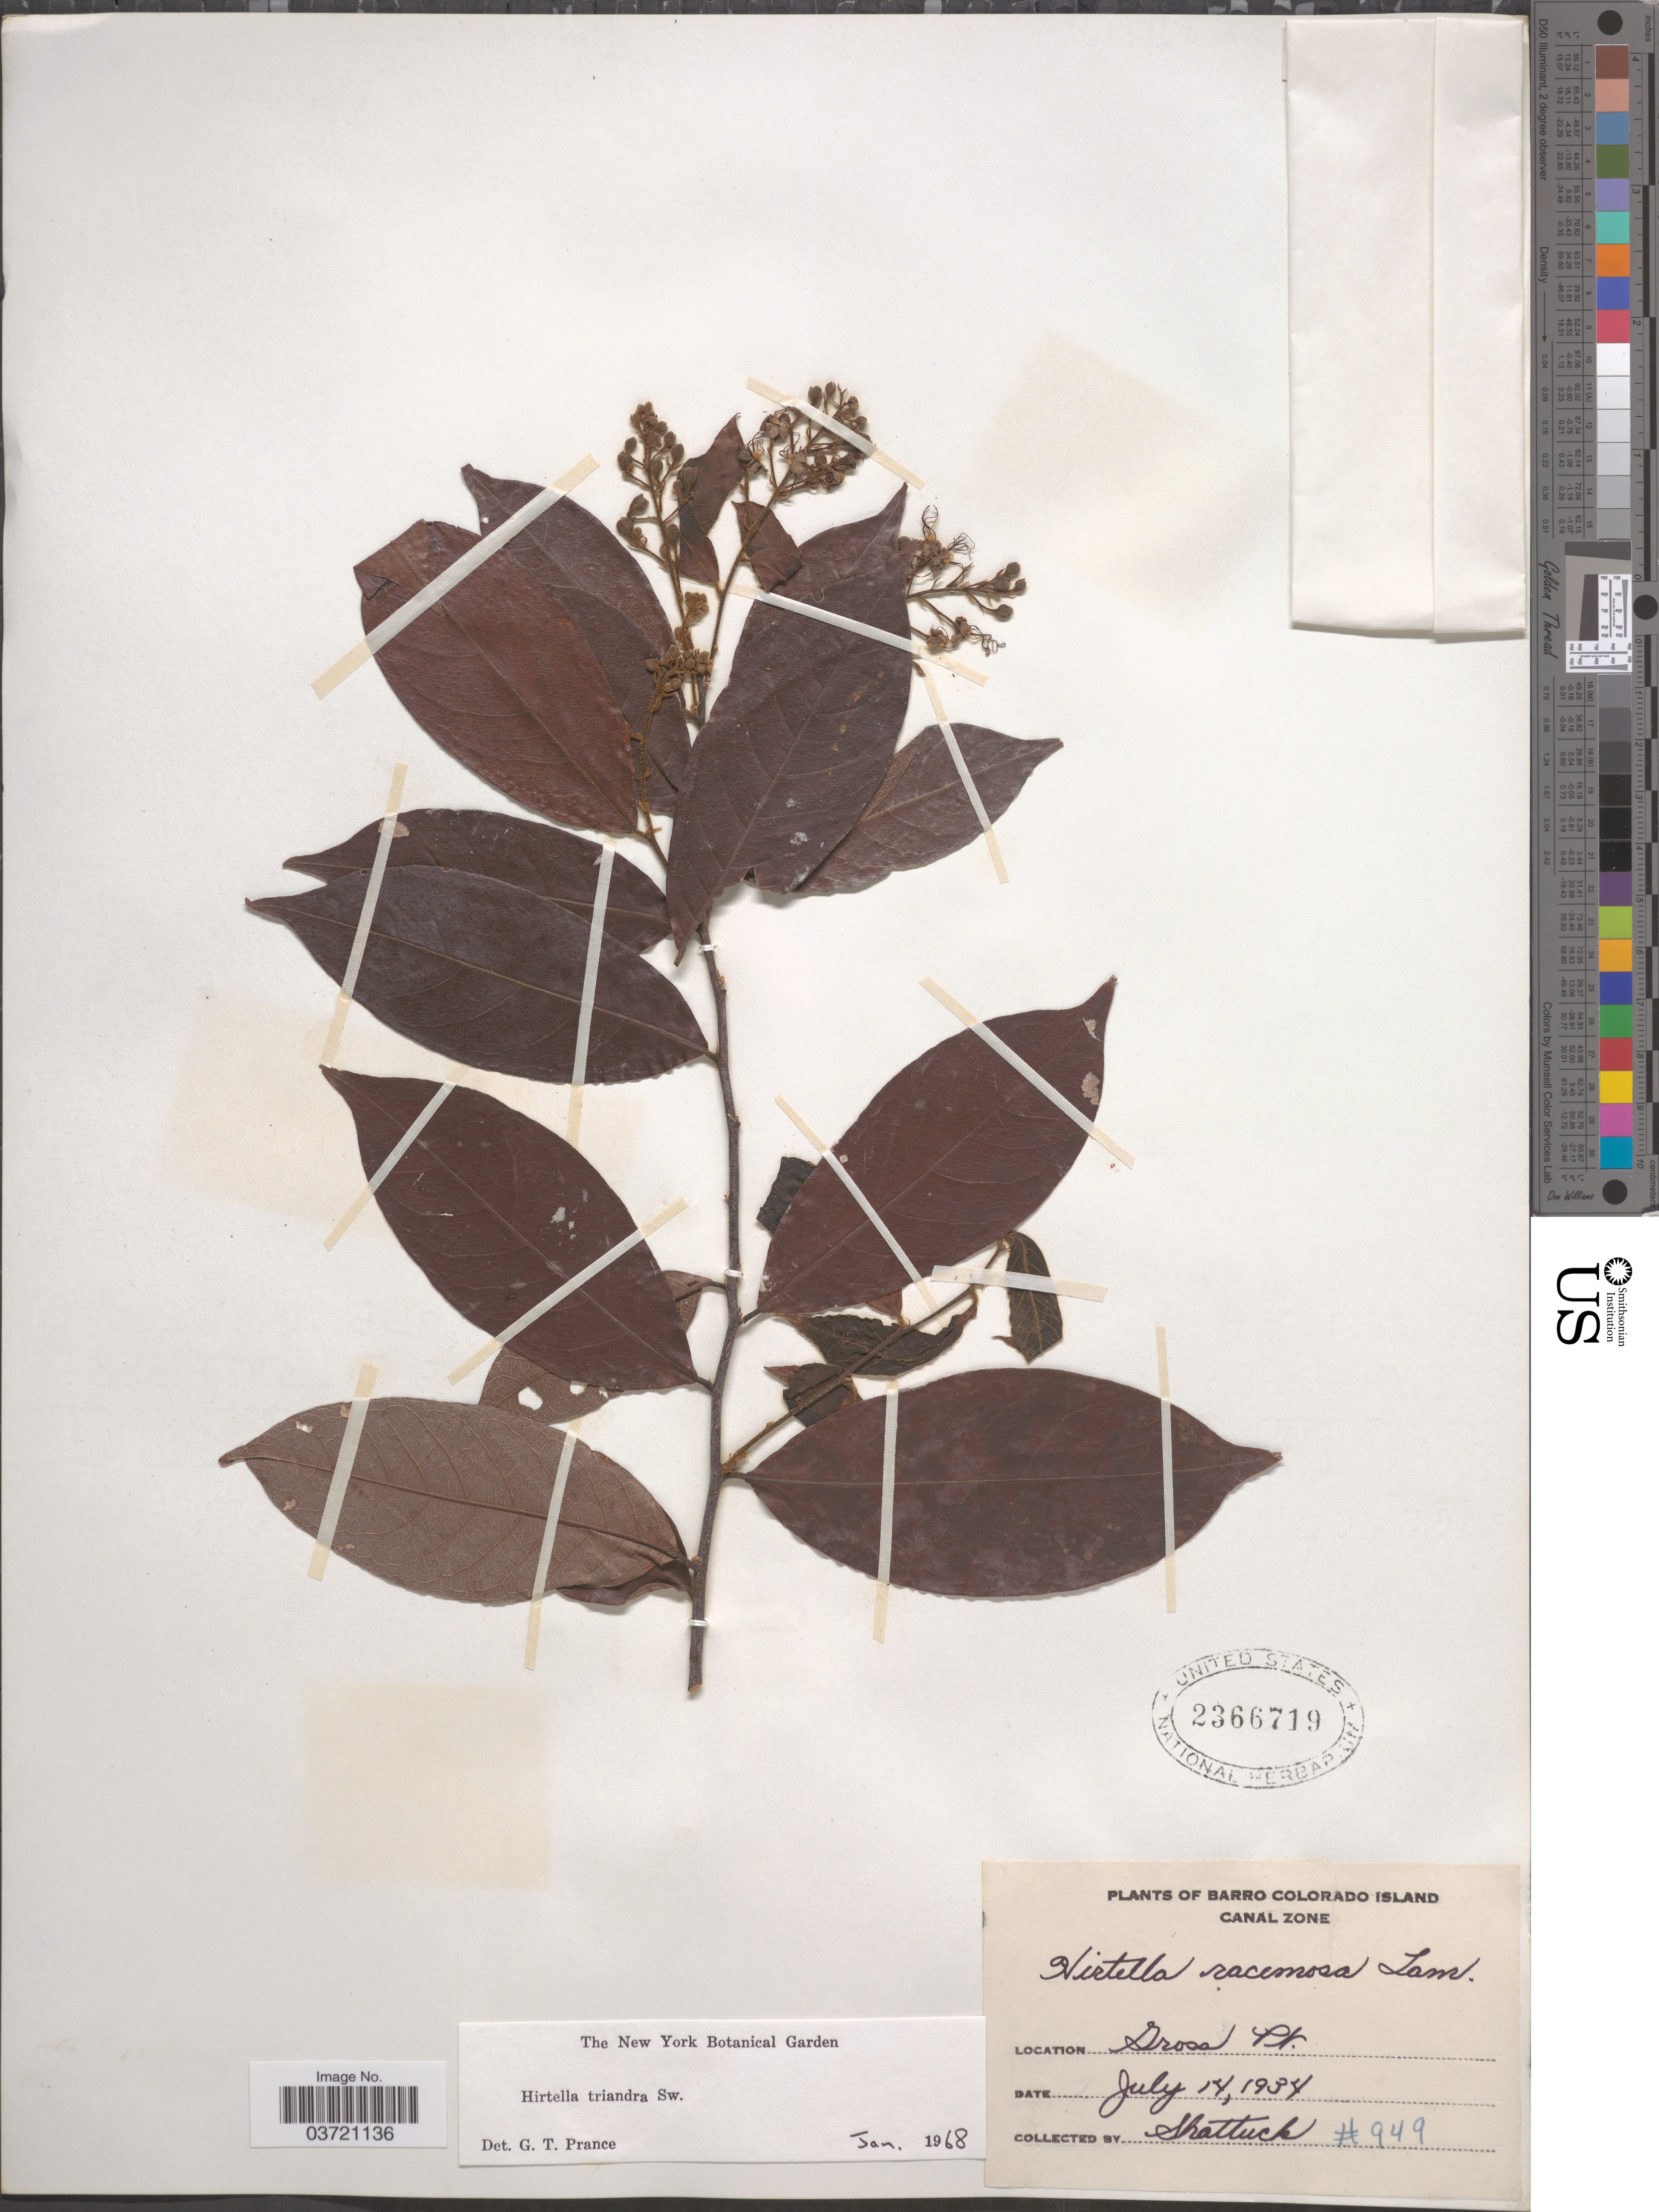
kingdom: Plantae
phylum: Tracheophyta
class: Magnoliopsida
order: Malpighiales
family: Chrysobalanaceae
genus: Hirtella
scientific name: Hirtella triandra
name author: Sw.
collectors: Shattuck, --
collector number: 949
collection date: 1934-07-14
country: Panama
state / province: Panamá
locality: Barro Colorado Island. Canal Zone. Grosa Pt.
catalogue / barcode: US 2366719